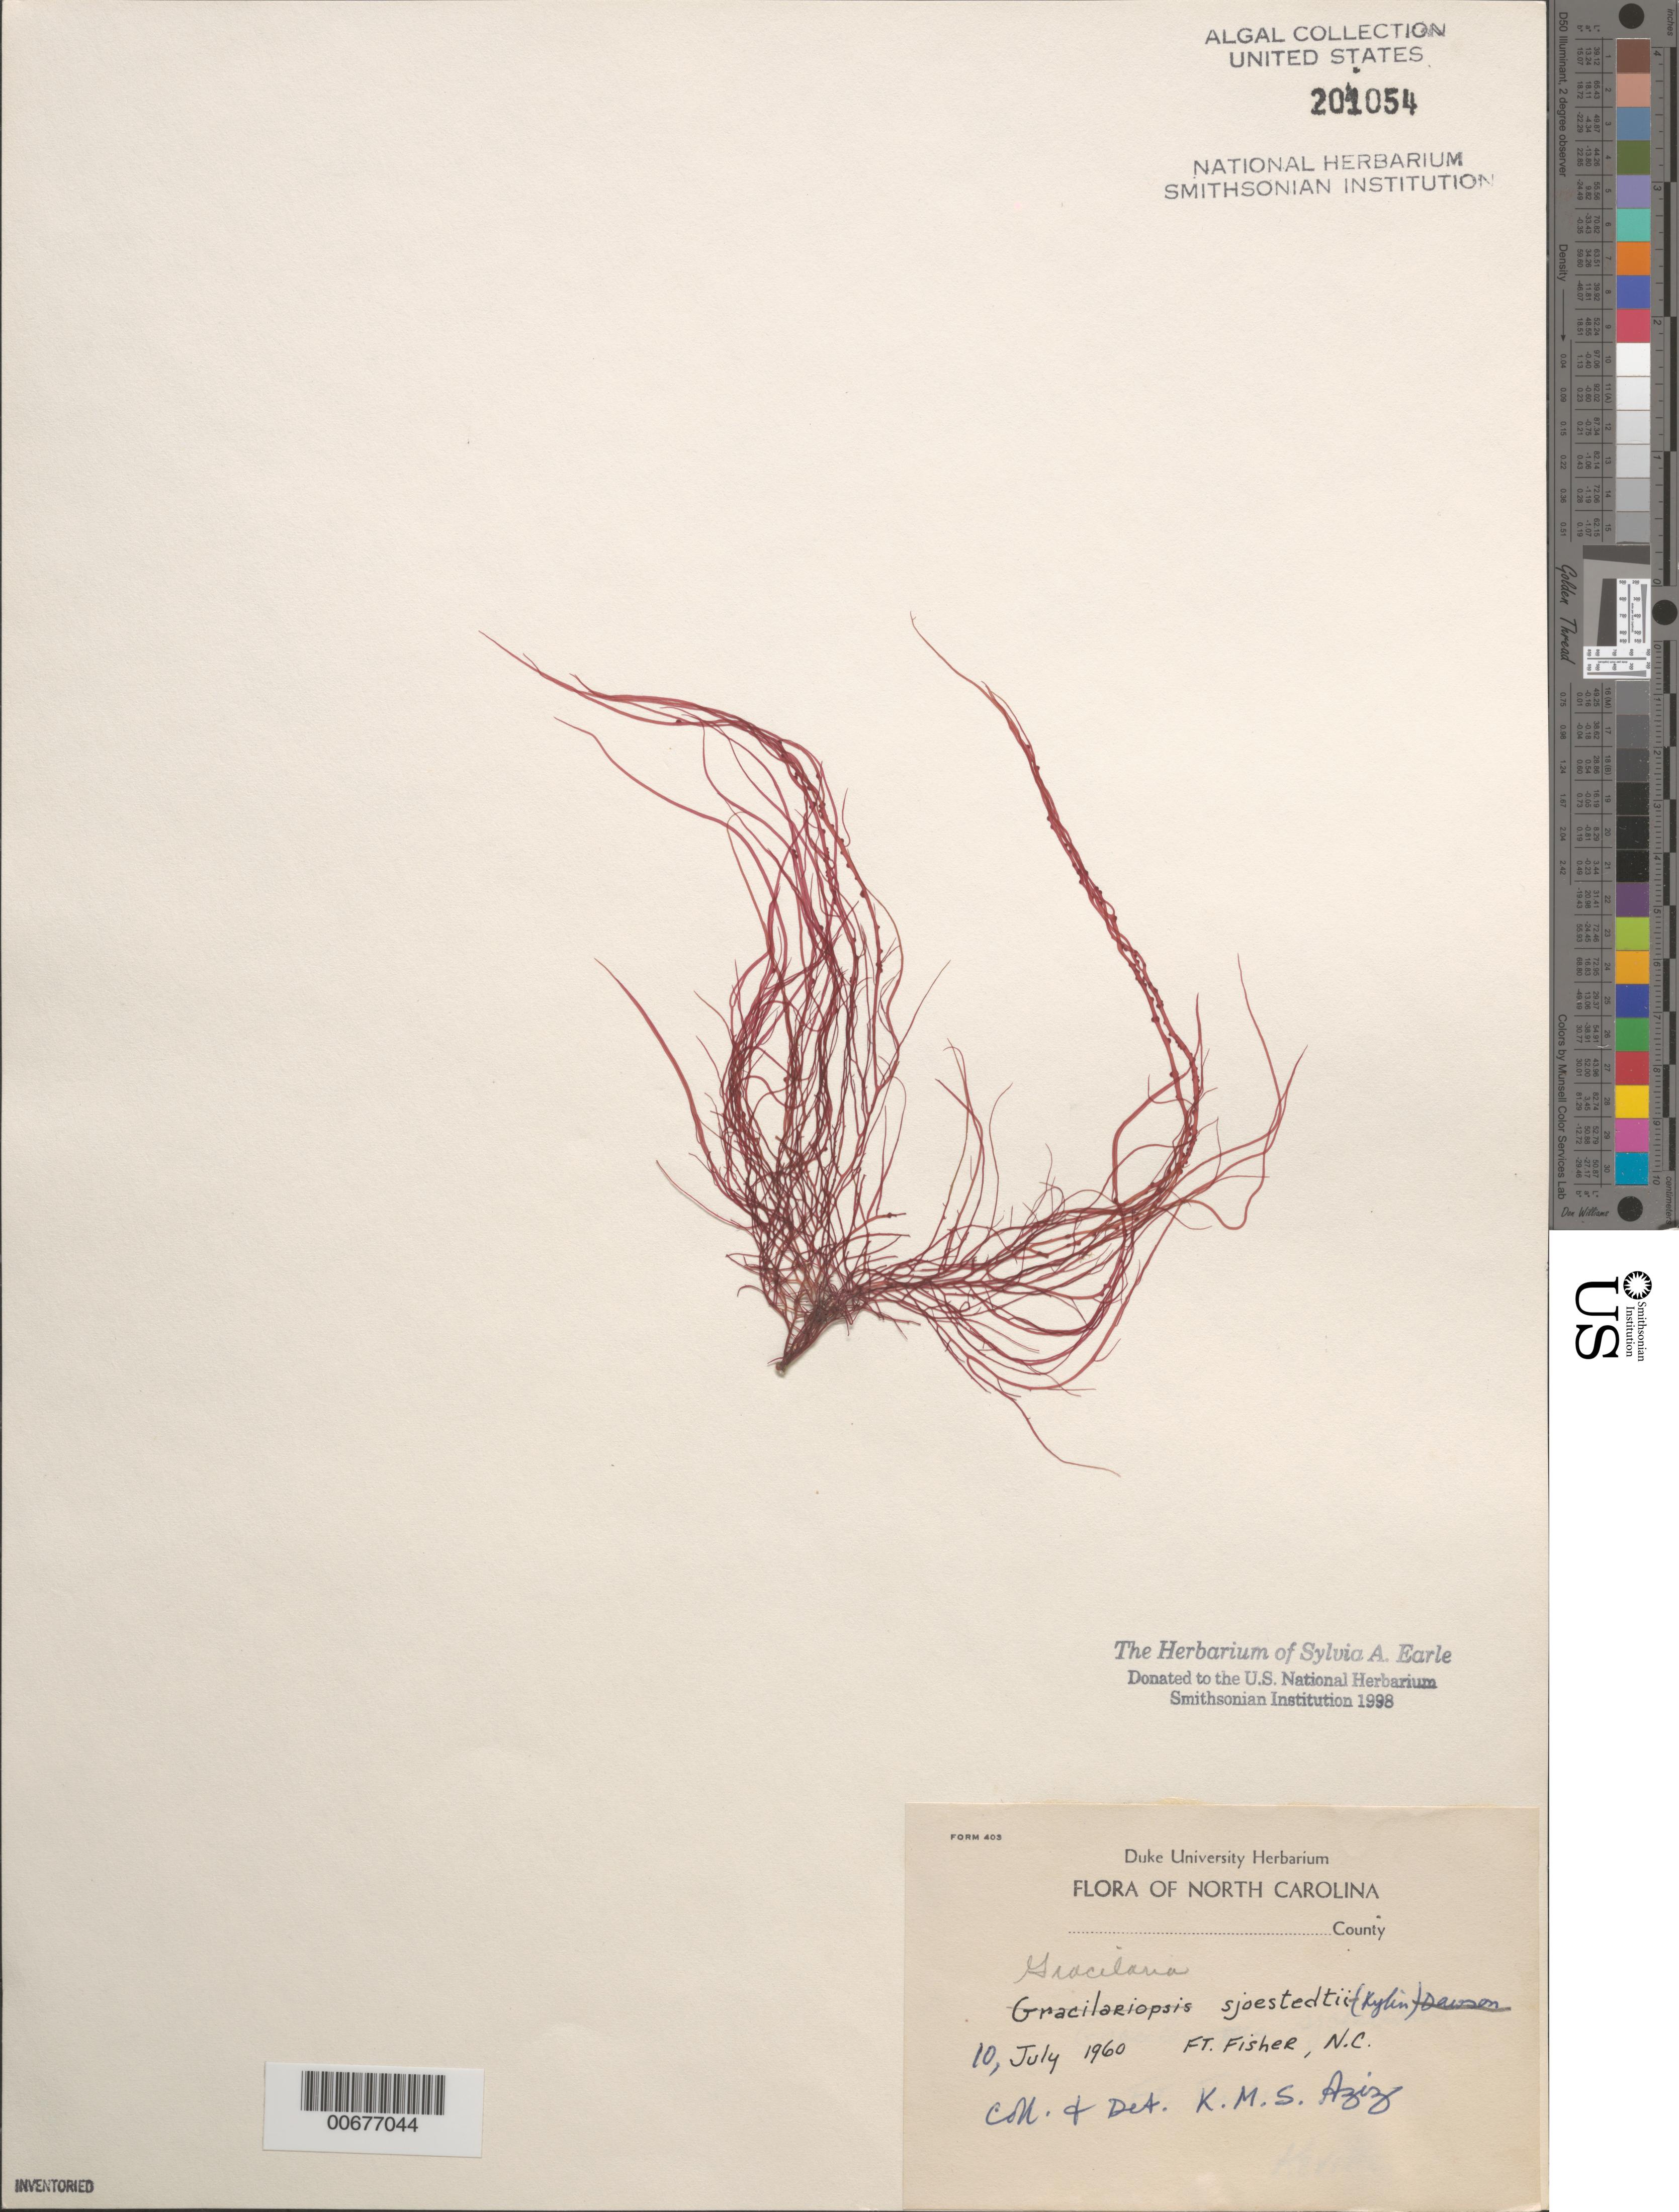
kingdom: Plantae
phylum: Rhodophyta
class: Florideophyceae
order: Gracilariales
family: Gracilariaceae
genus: Gracilariopsis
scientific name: Gracilariopsis andersonii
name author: (Grunow) E.Y. Dawson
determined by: Algae name updating Project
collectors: K. M. Aziz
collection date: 1960-07-10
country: United States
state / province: North Carolina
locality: Ft. Fisher.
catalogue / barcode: US 201054